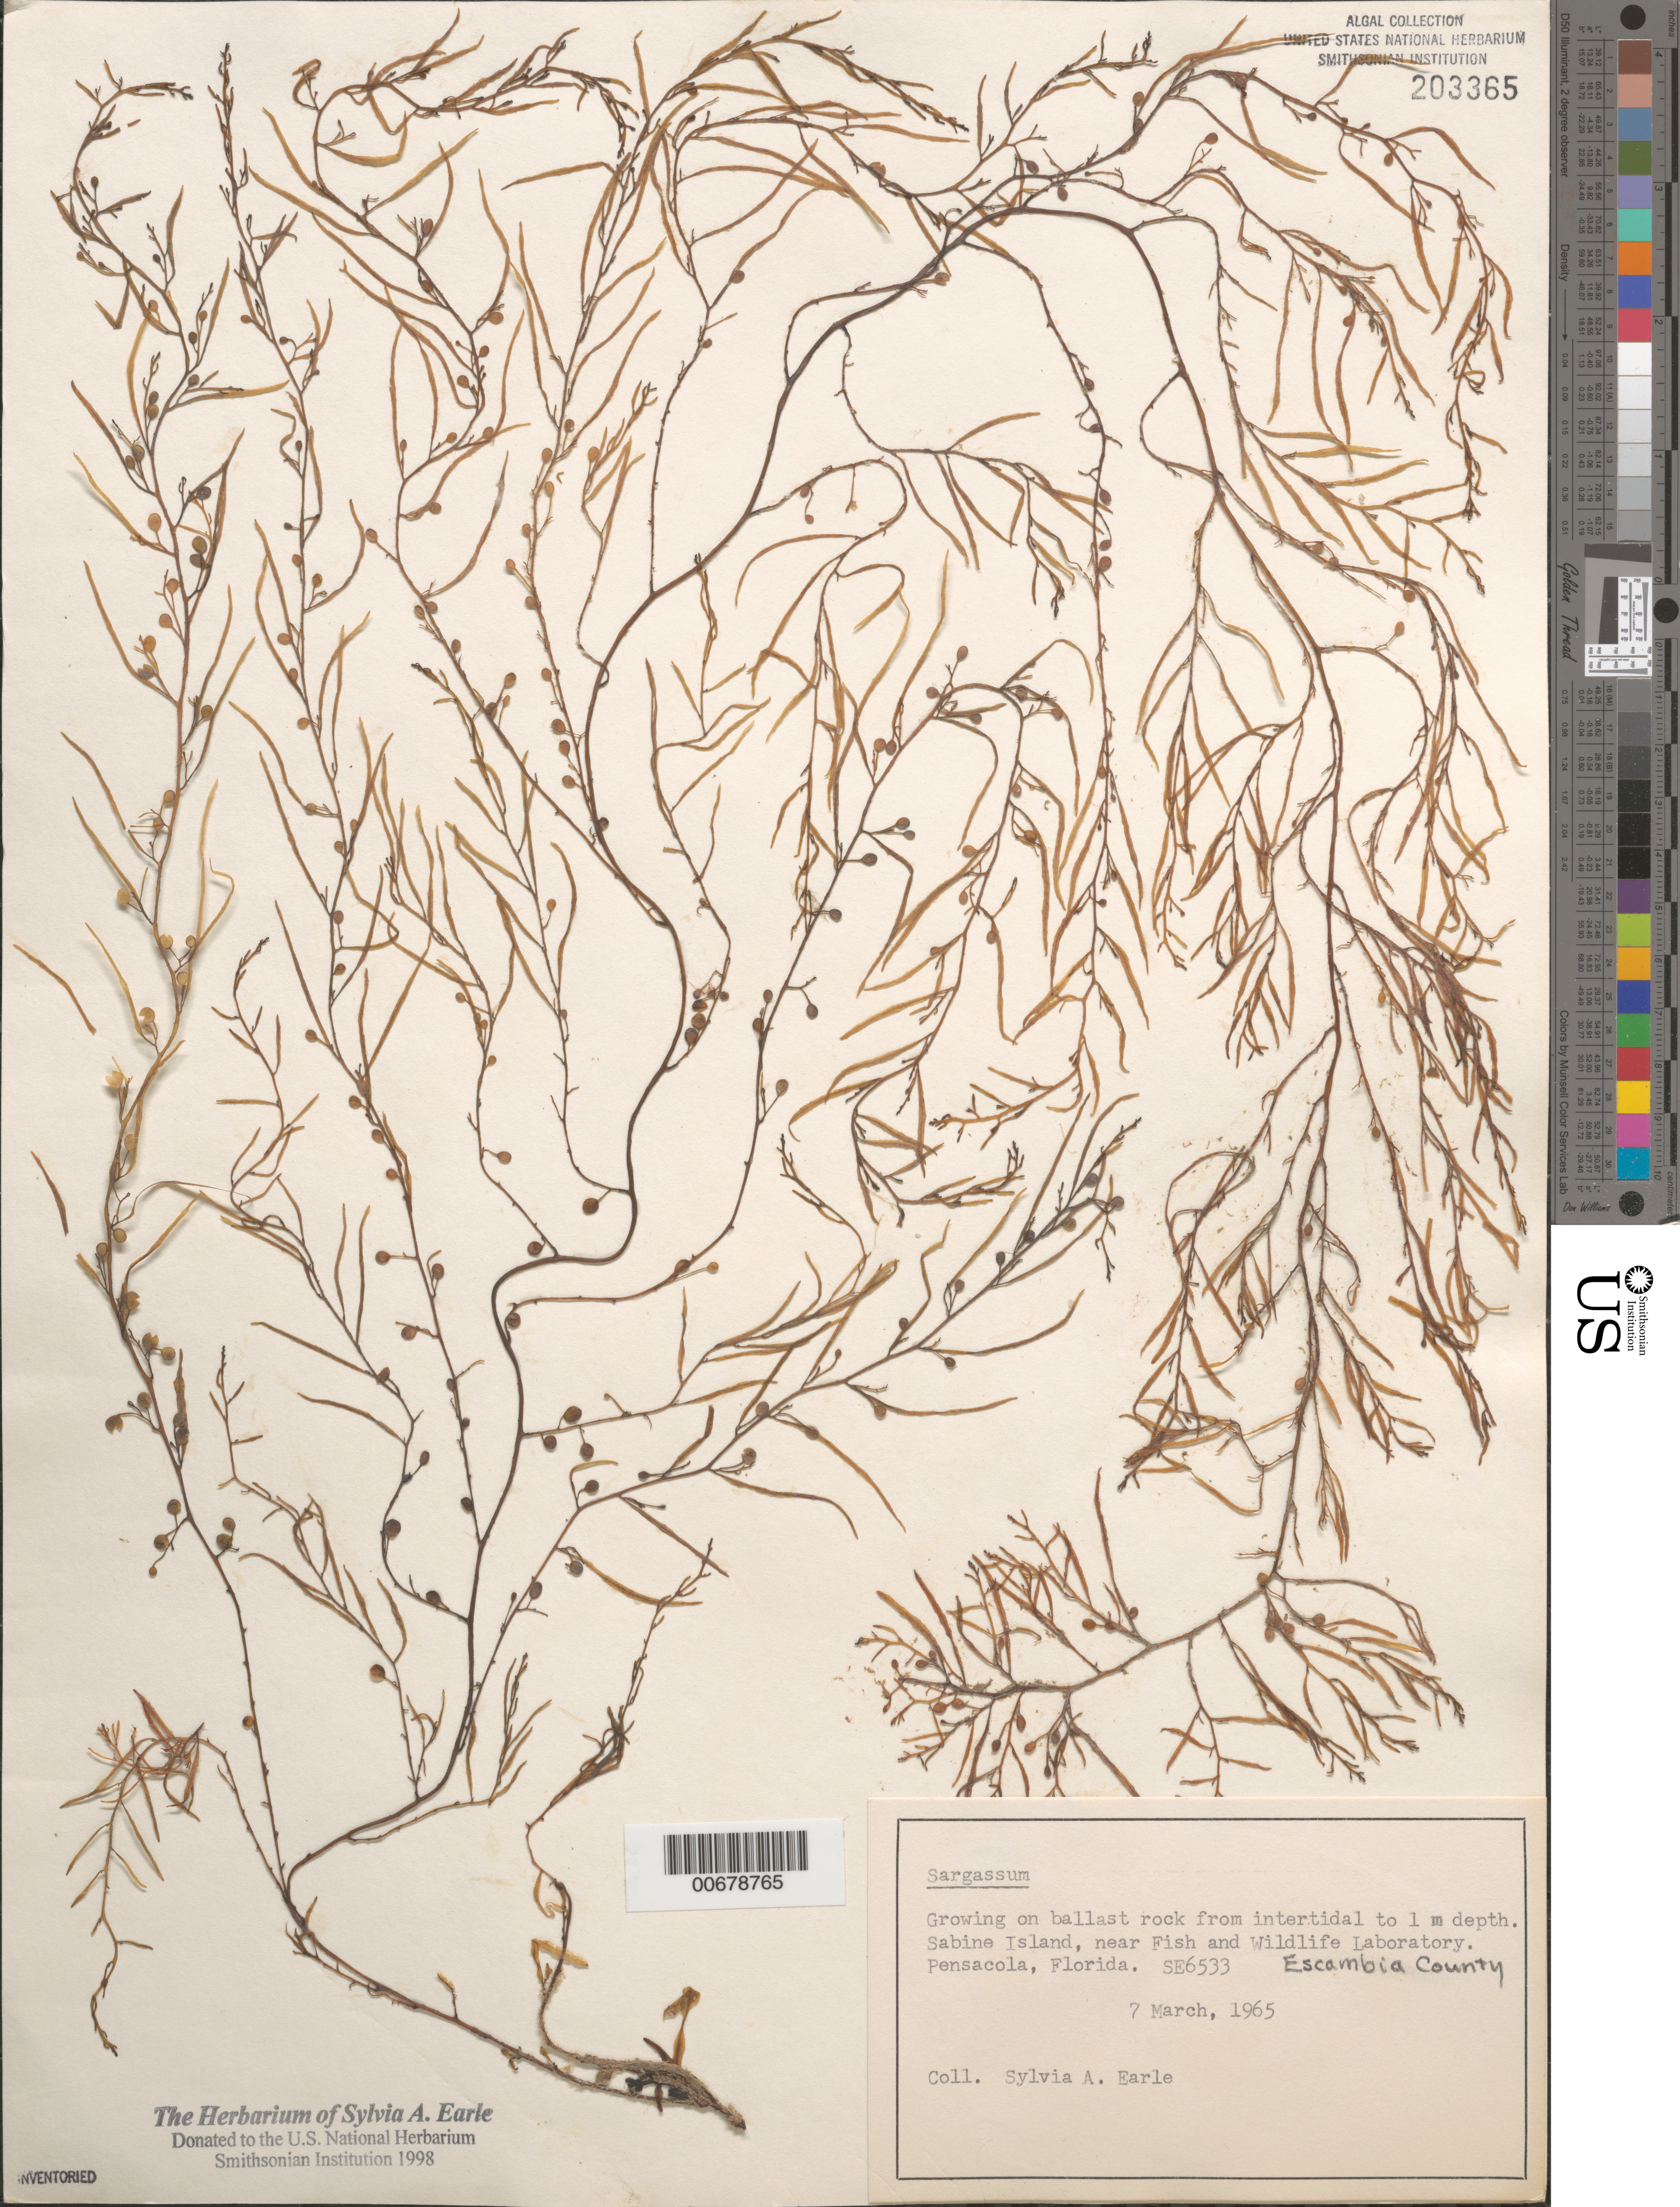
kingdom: Chromista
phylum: Ochrophyta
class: Phaeophyceae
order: Fucales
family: Sargassaceae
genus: Sargassum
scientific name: Sargassum sp.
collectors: S. A. Earle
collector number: SE 6533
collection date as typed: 07 Mar 1965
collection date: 1965-03-07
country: United States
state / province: Florida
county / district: Escambia County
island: Sabine Island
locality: Pensacola, ballast rocks around Sabine Island, near Fish and Wildlife Laboratory, Gulf Breeze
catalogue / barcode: US 203365